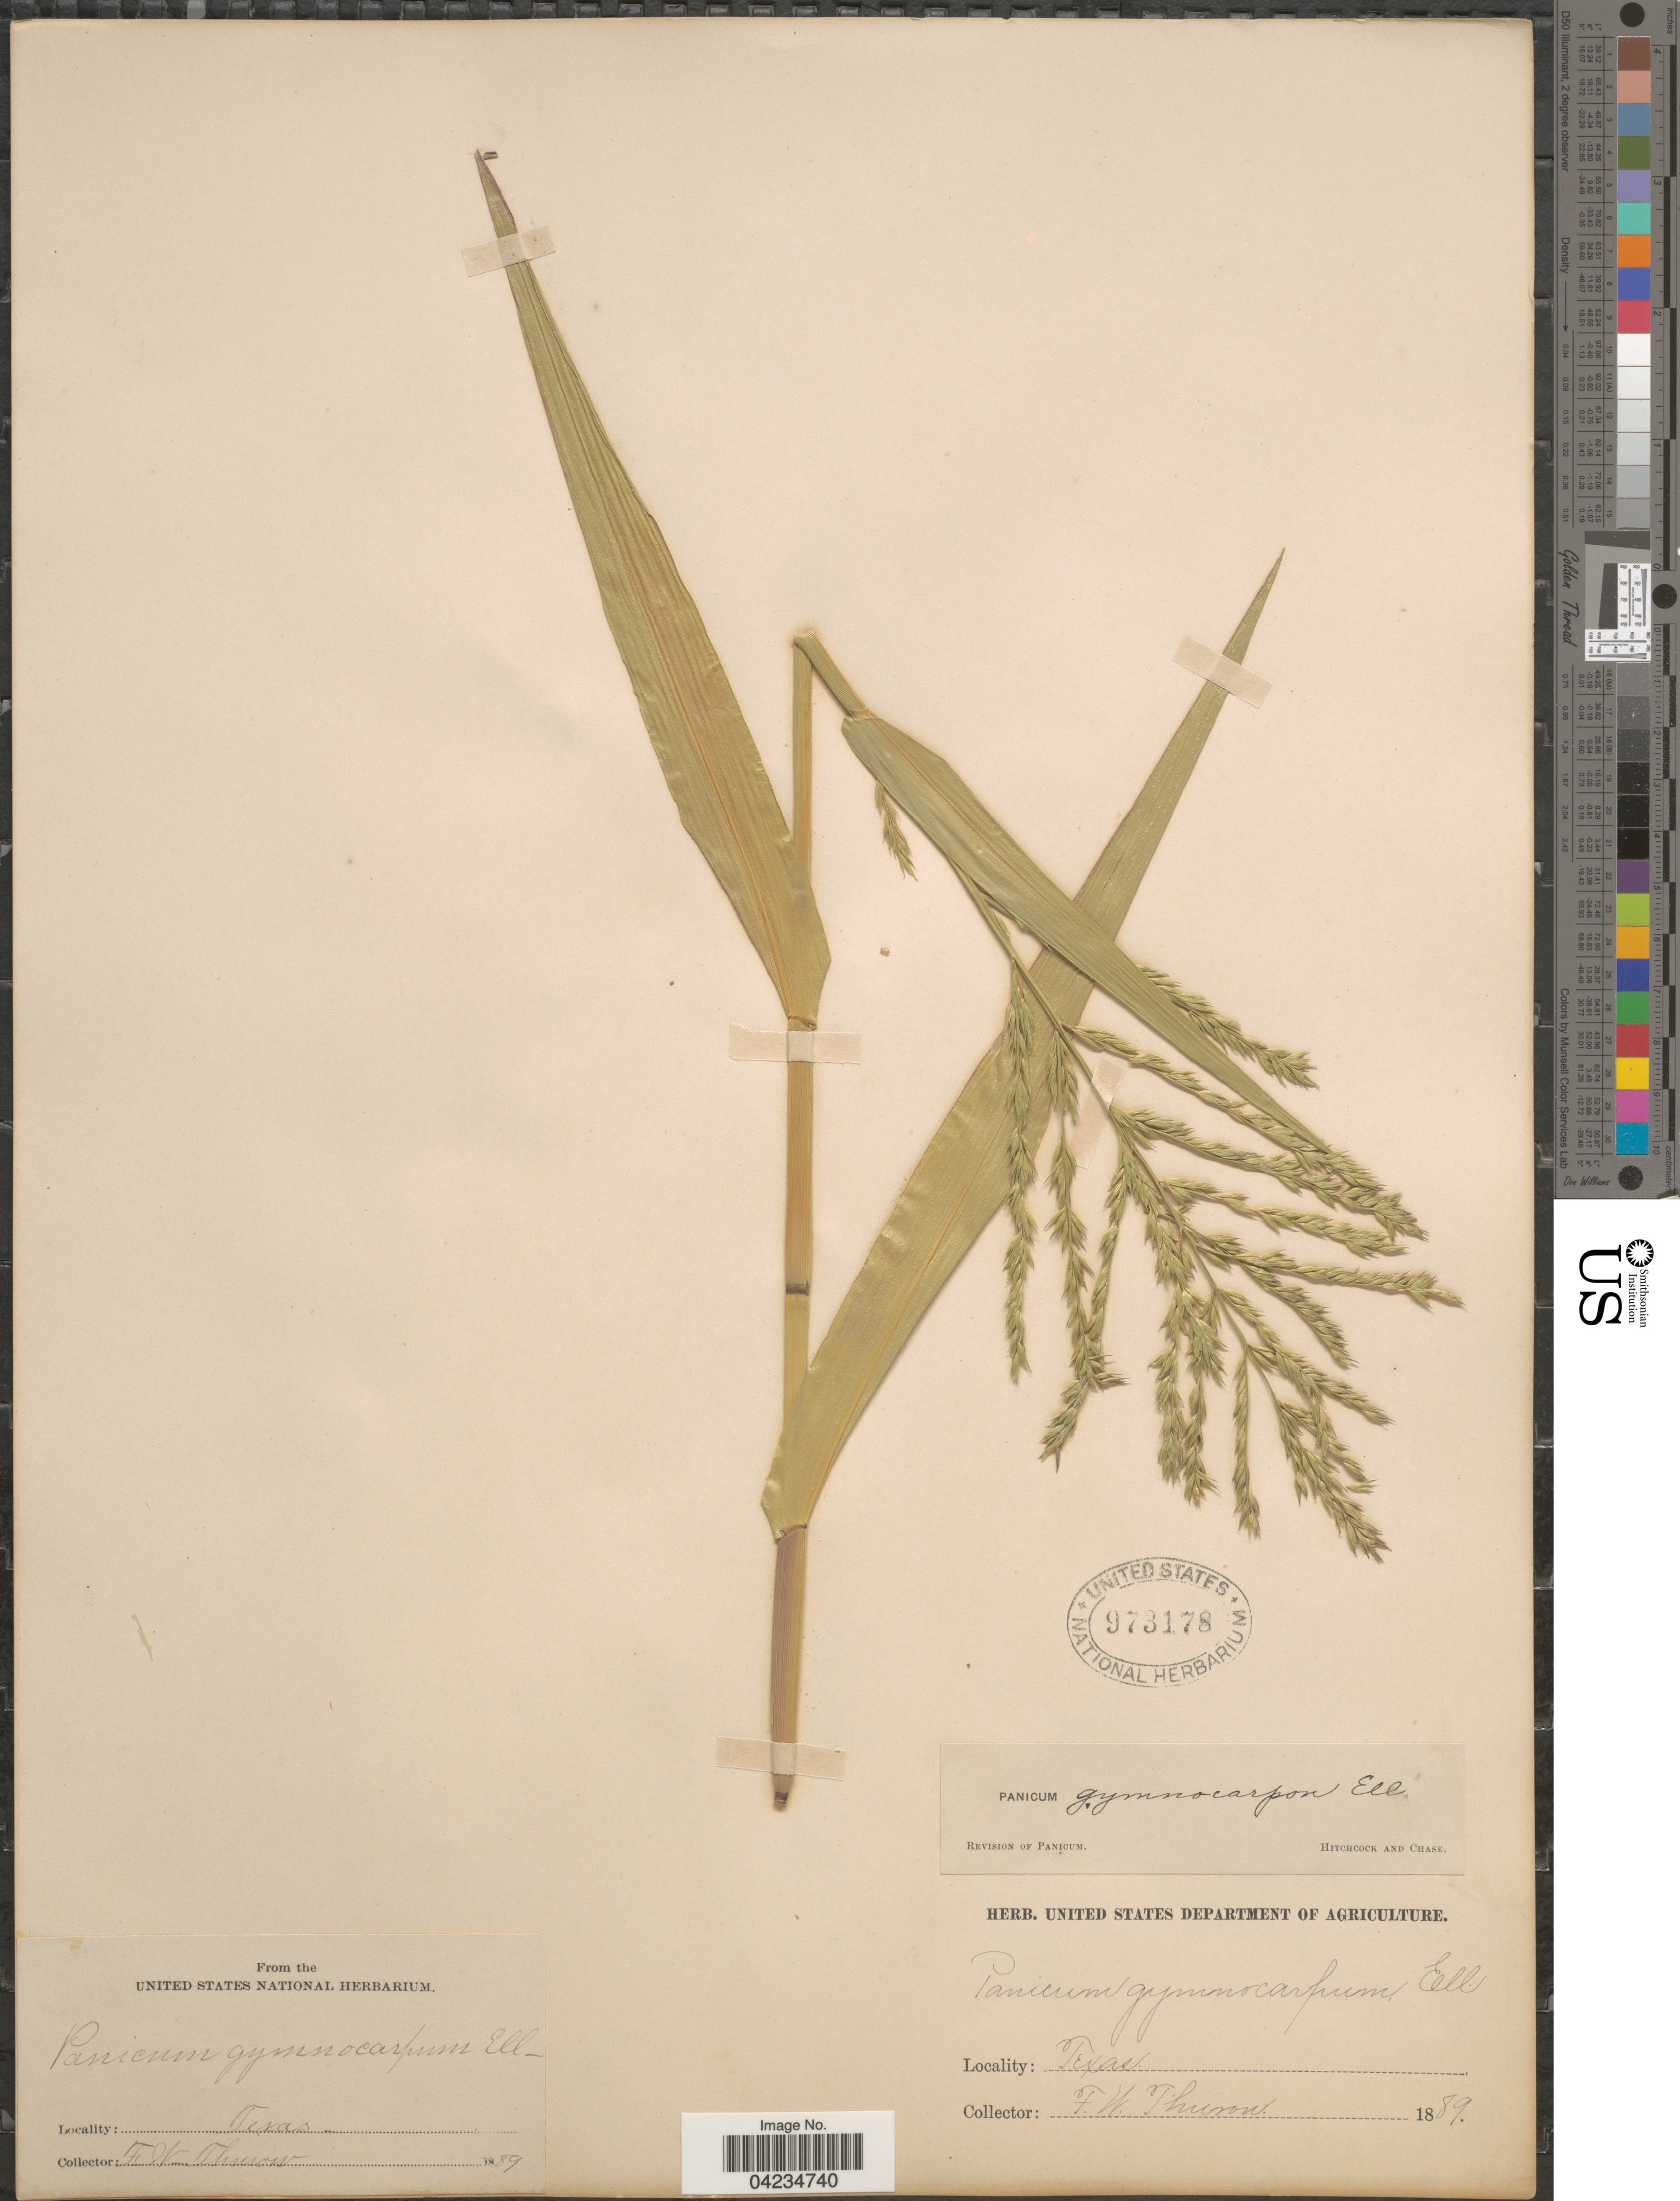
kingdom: Plantae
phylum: Tracheophyta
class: Liliopsida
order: Poales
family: Poaceae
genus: Phanopyrum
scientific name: Phanopyrum gymnocarpon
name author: (Elliott) Nash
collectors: F. W. Thurow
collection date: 1889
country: United States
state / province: Texas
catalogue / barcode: US 973178